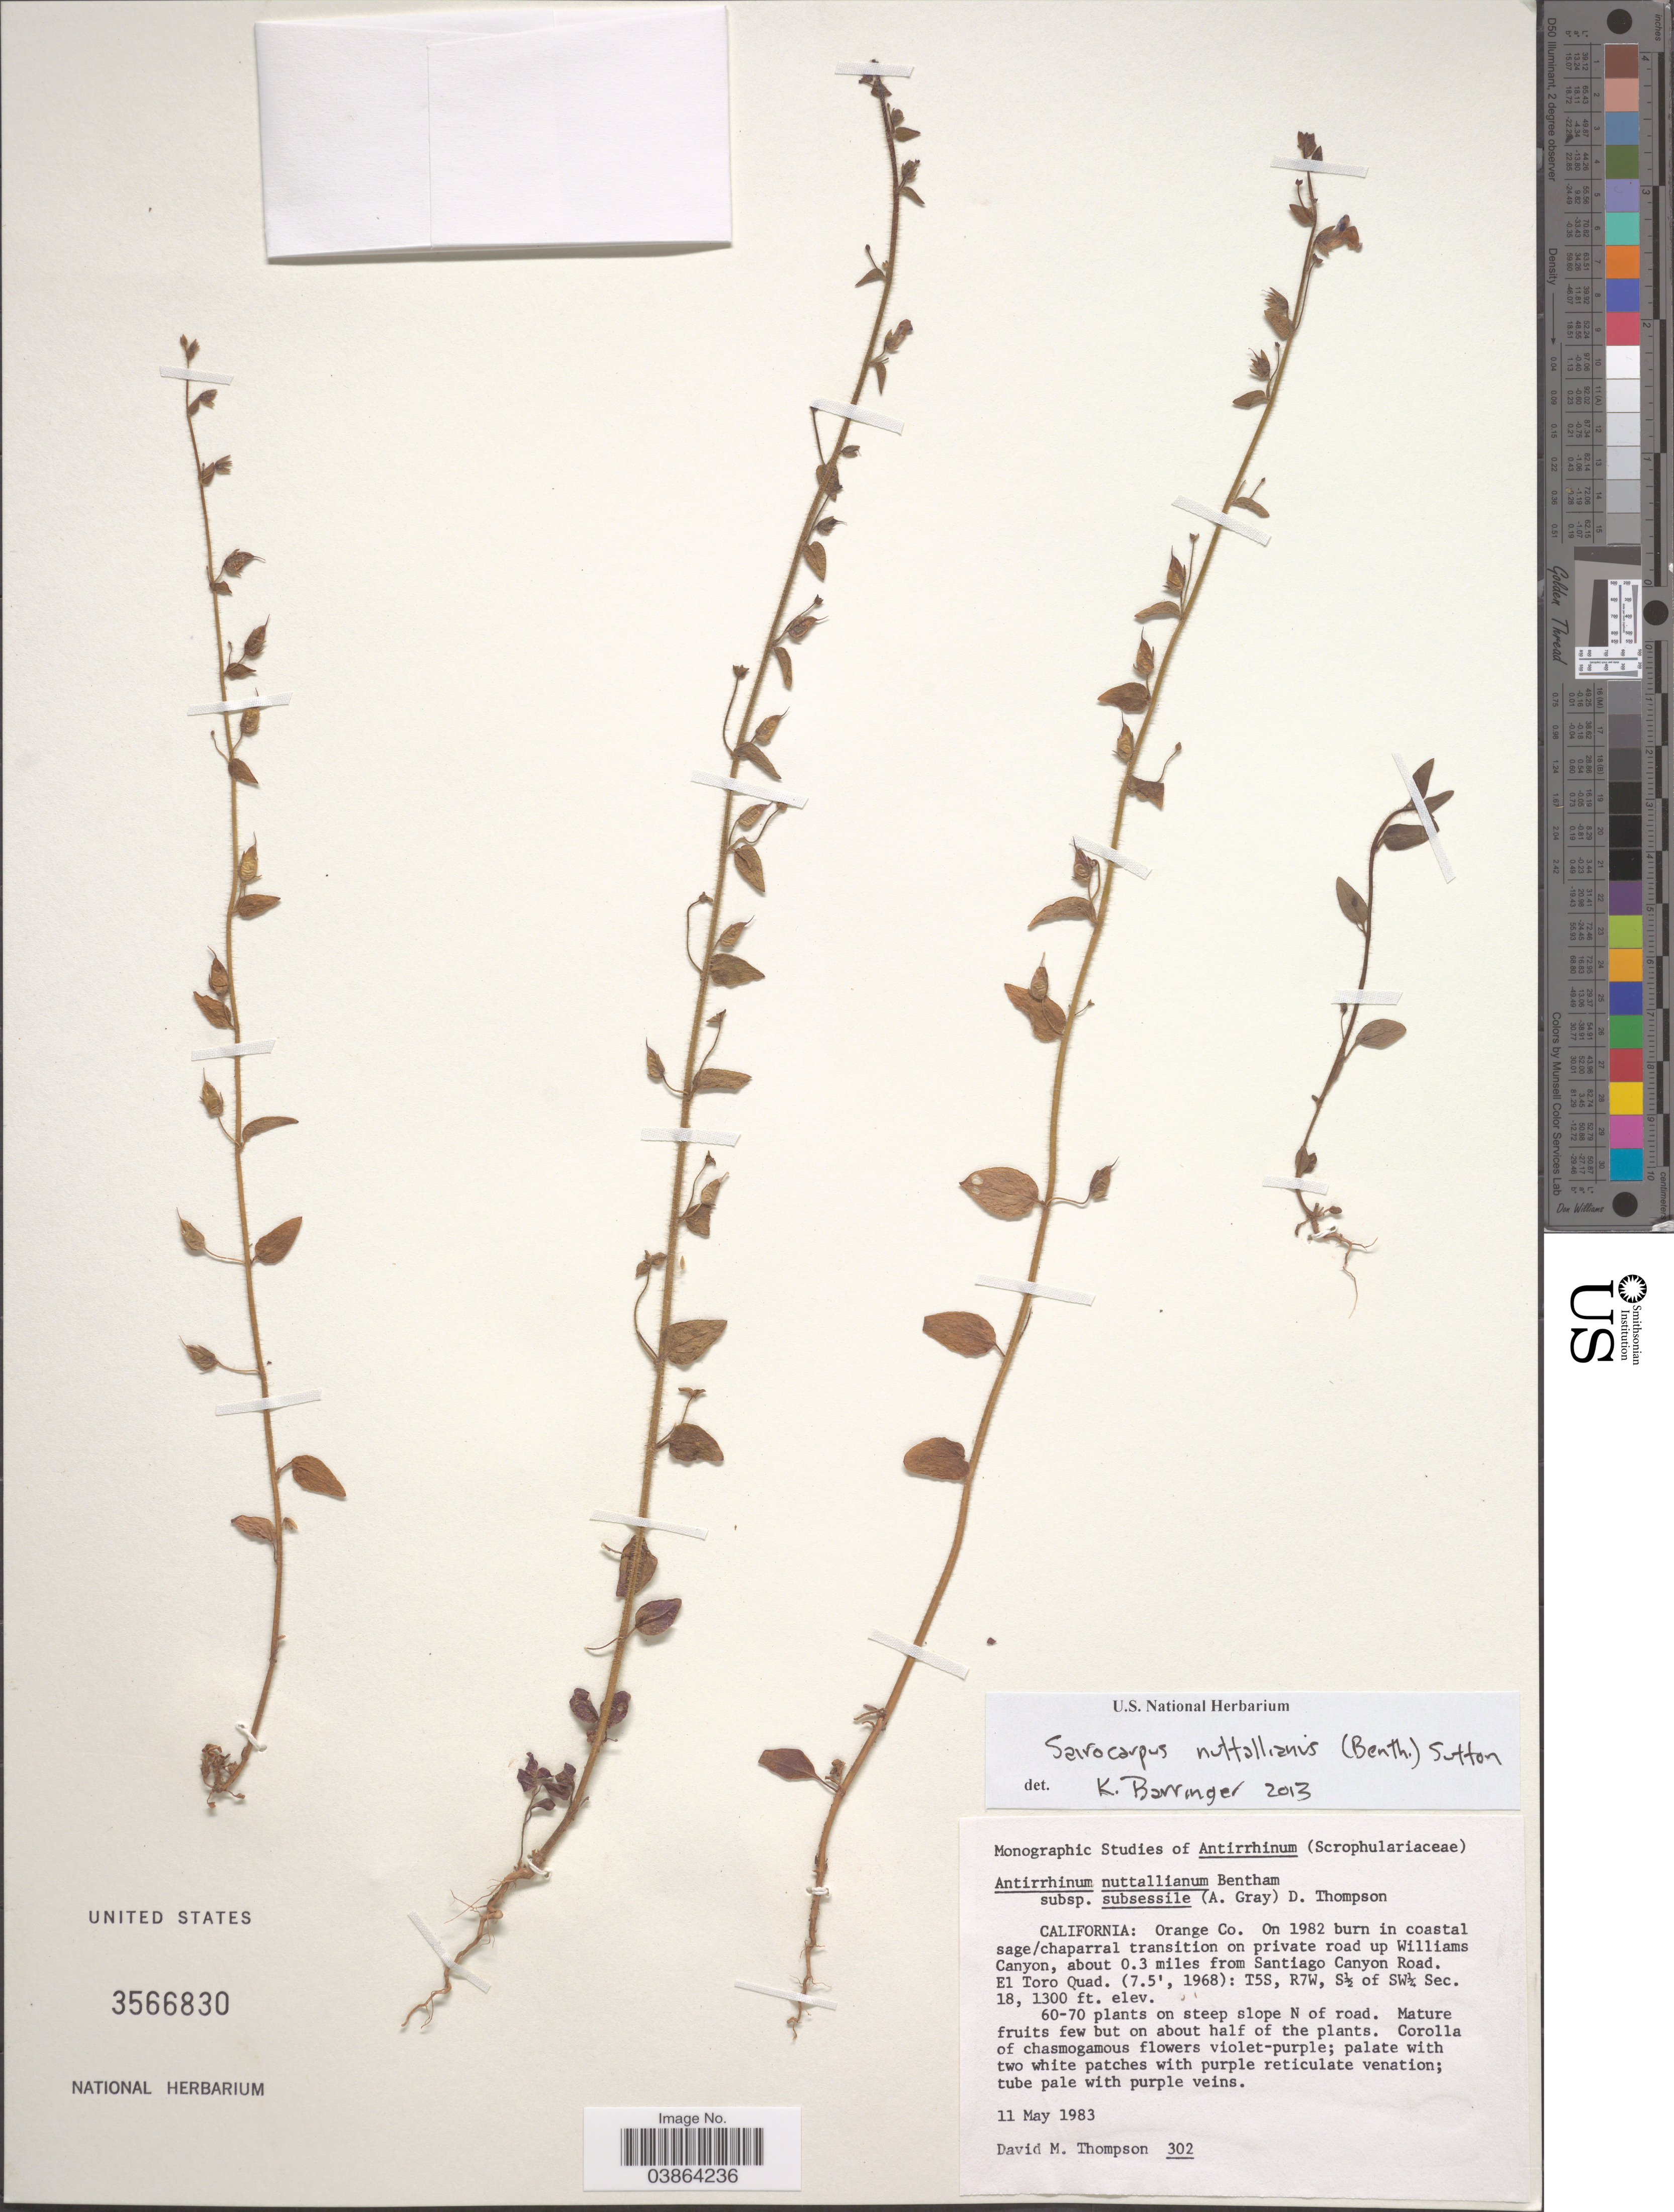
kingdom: Plantae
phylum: Tracheophyta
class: Magnoliopsida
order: Lamiales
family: Plantaginaceae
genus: Sairocarpus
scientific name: Sairocarpus nuttallianus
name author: (Benth.) D.A. Sutton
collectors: D. M. Thompson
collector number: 302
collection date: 1983-05-11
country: United States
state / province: California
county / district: Orange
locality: Orange Co. On private road up Williams Canyon, 0.3 miles from Santiago Canyon Road. El Toro Quad. (7.5', 1968): T5S, R7W, S½ of SW¼ Sec. 18. On steep slope N of road.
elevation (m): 396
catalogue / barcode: US 3566830